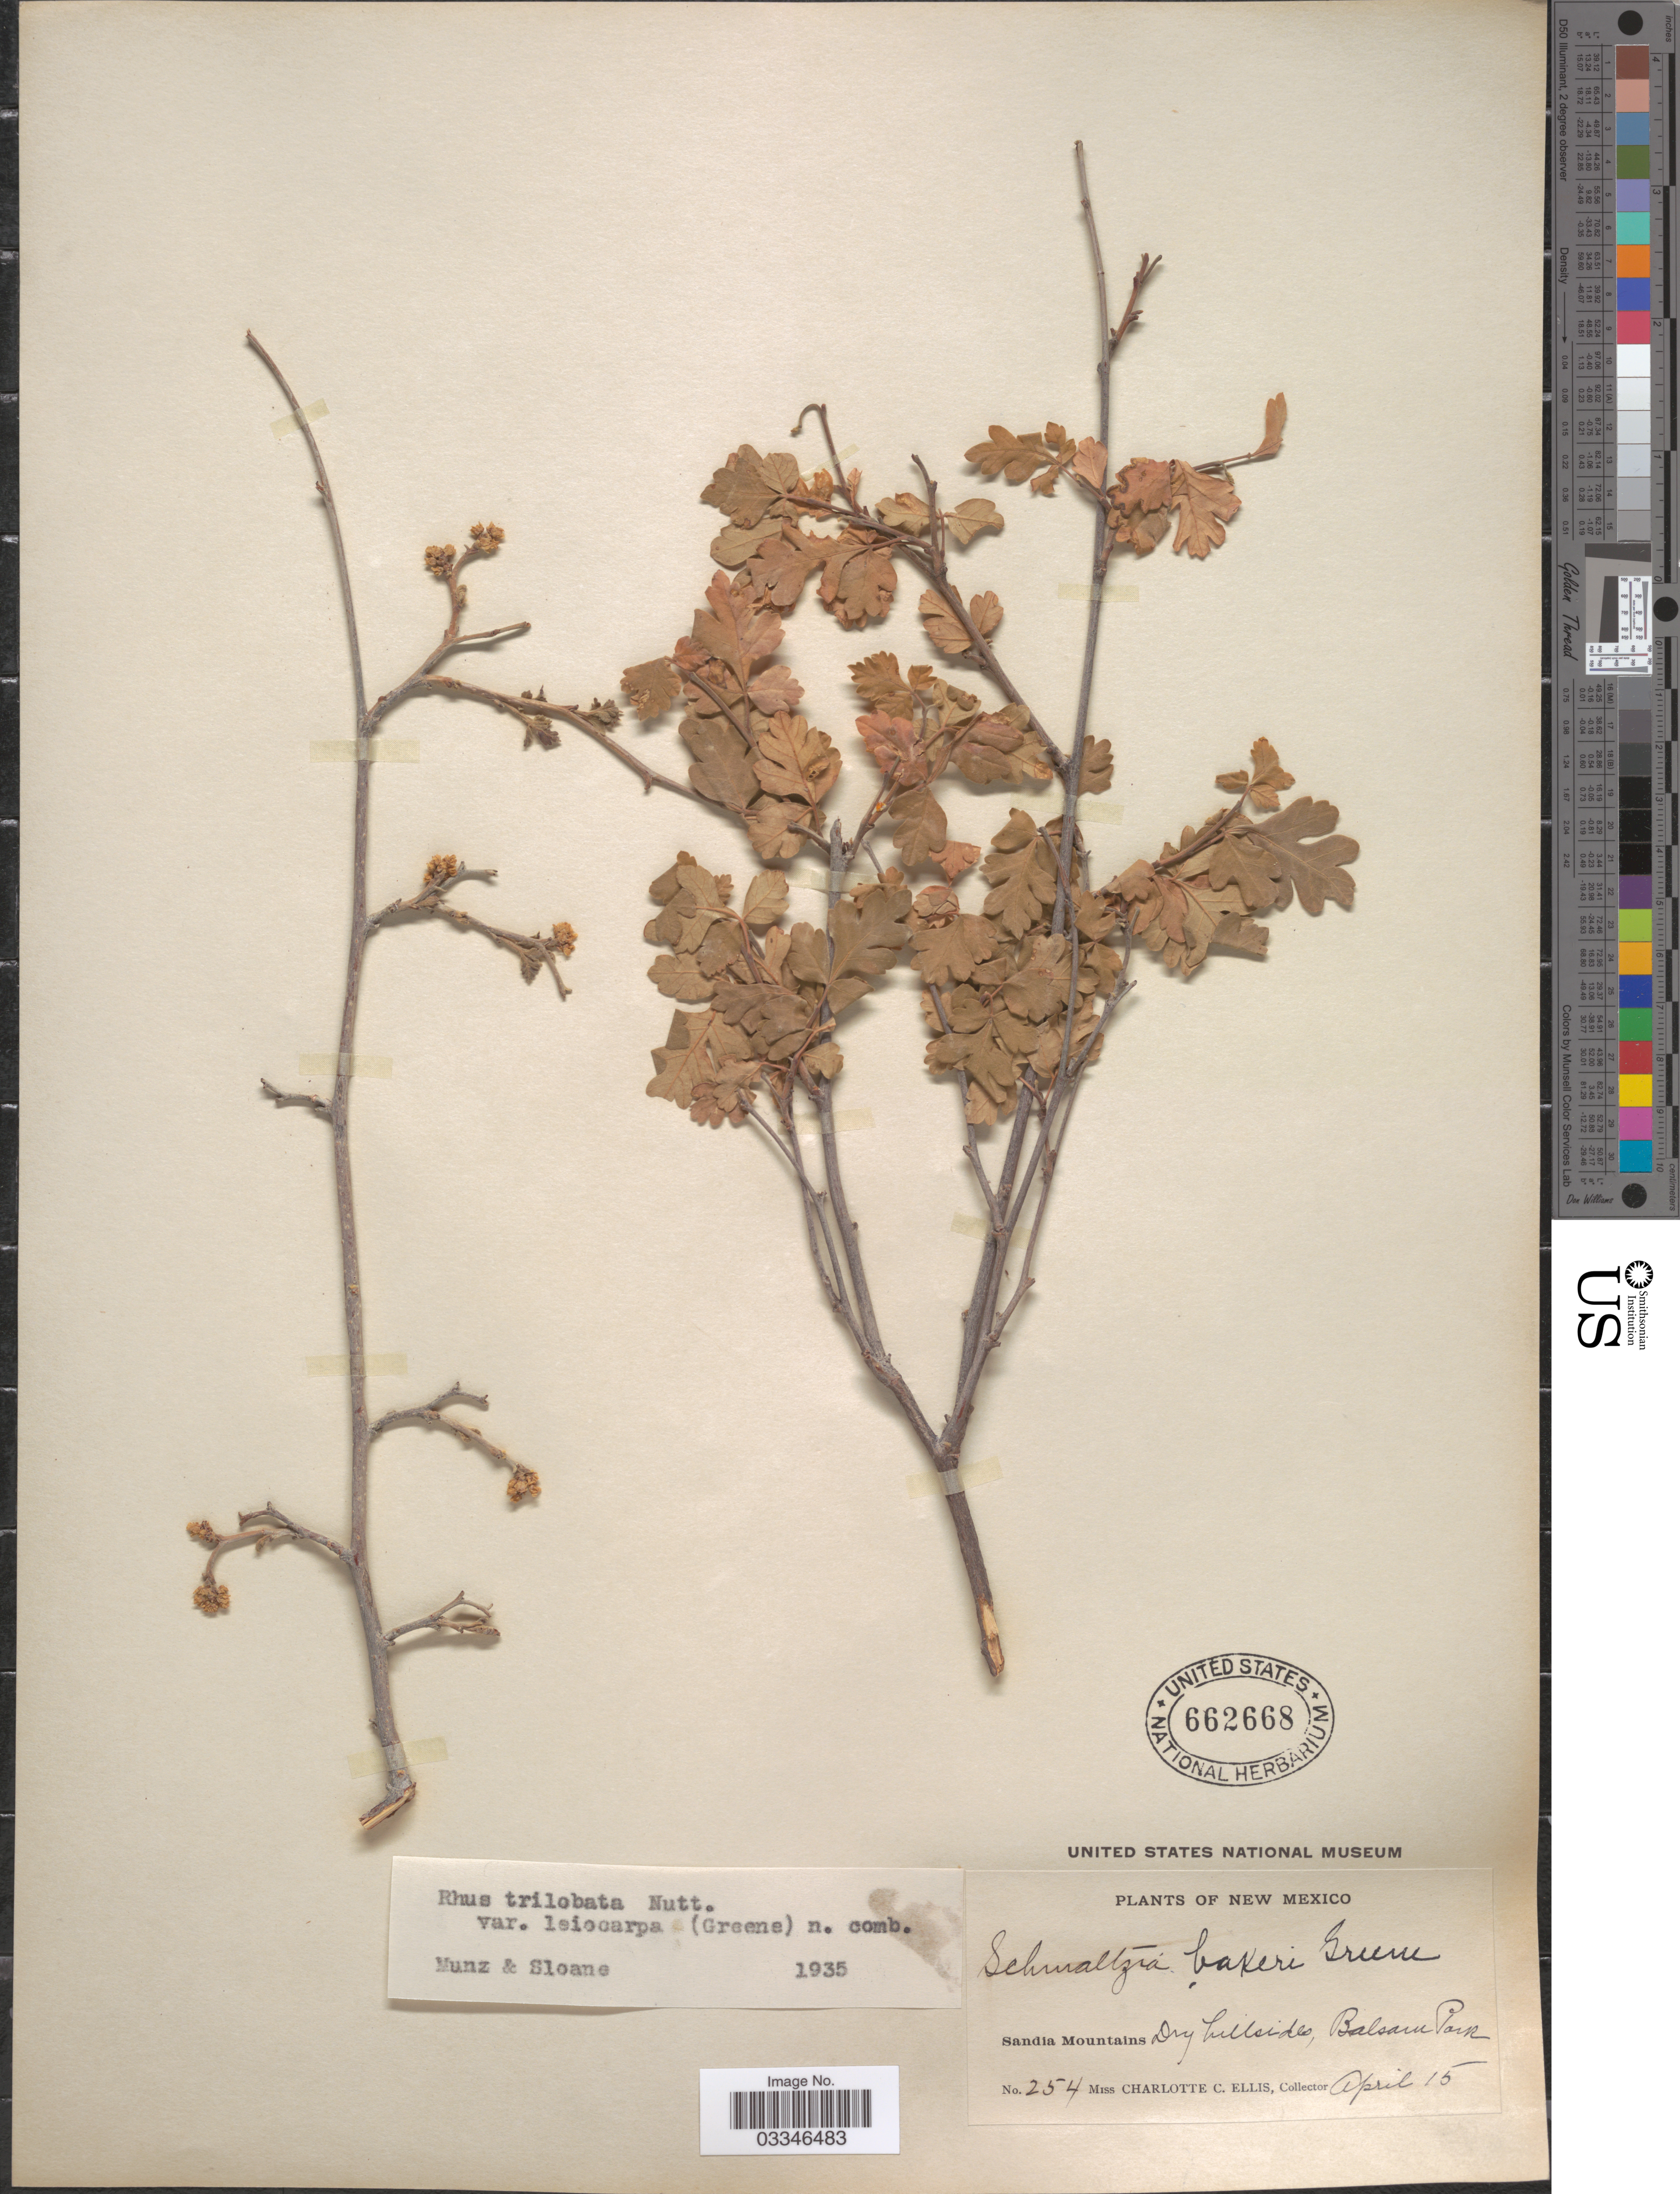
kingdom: Plantae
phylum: Tracheophyta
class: Magnoliopsida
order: Sapindales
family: Anacardiaceae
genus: Rhus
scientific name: Rhus trilobata var. leiocarpa (Greene) Munz & Sloane ined.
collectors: C. C. Ellis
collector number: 254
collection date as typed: Transcribed d/m/y: /4/15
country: United States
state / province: New Mexico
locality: Sandia Mountains, Balsam Park.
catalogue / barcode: US 662668